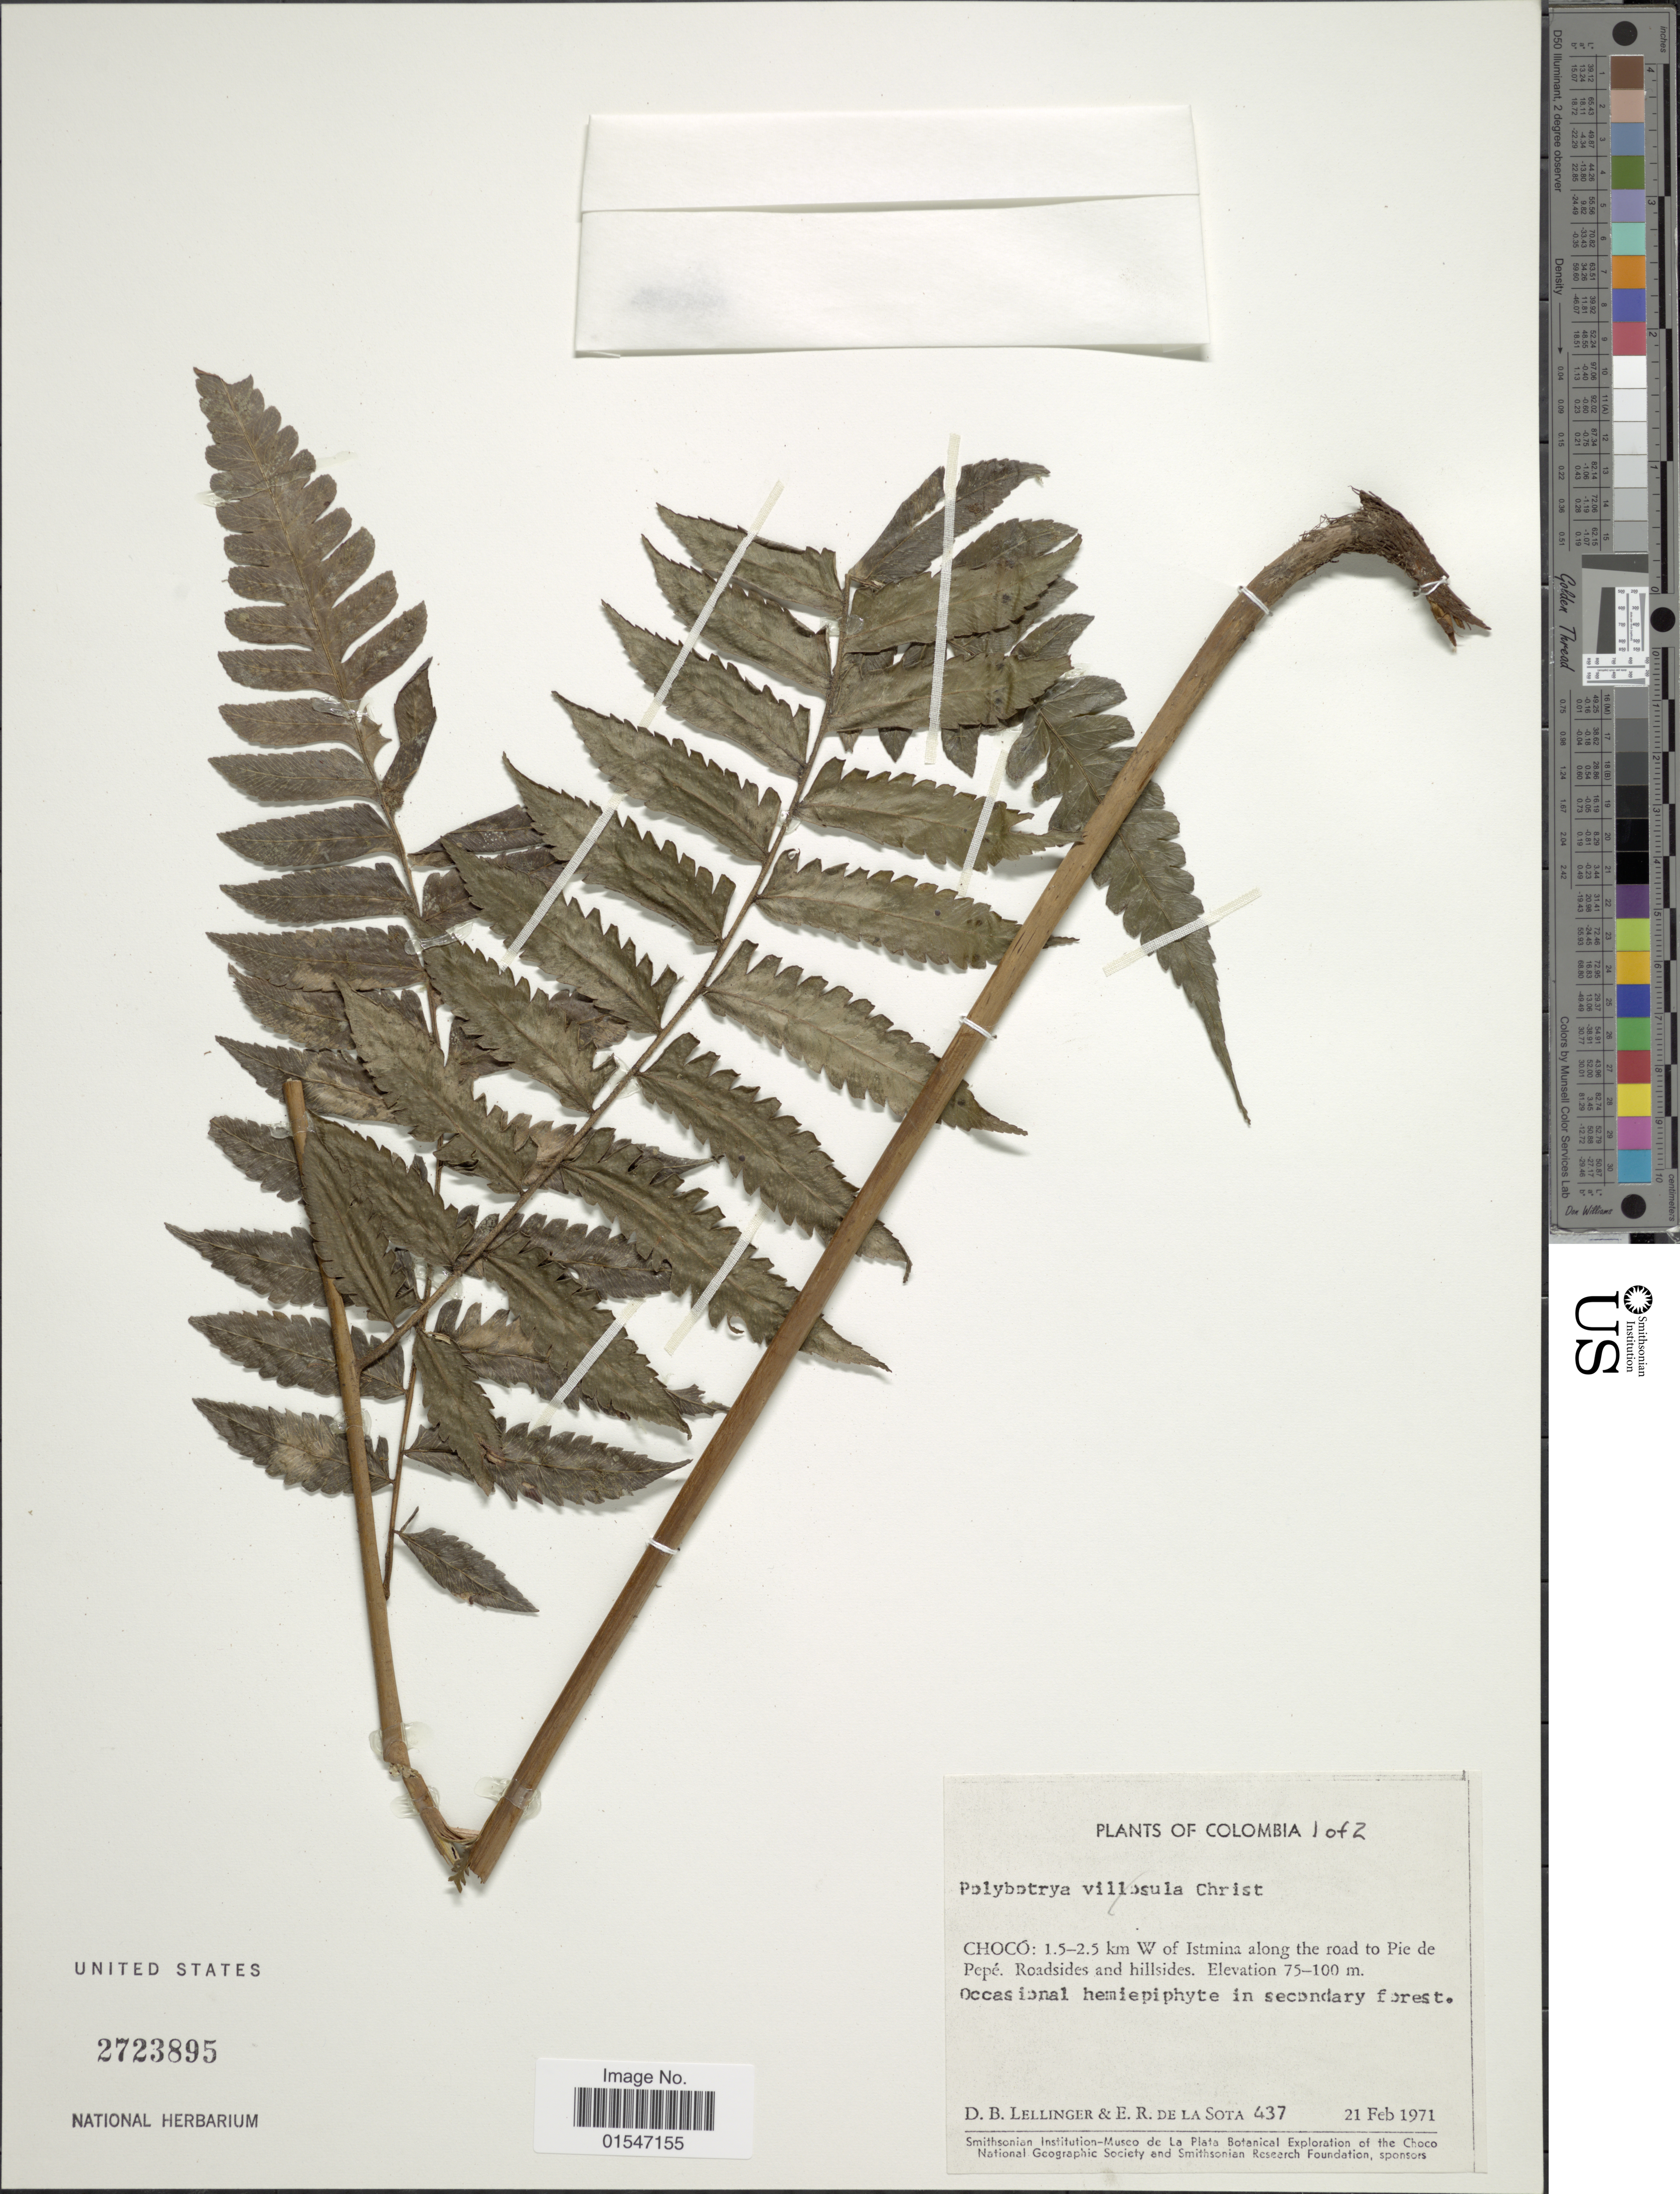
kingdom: Plantae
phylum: Tracheophyta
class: Polypodiopsida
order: Polypodiales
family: Dryopteridaceae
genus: Polybotrya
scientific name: Polybotrya caudata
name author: Kunze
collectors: D. B. Lellinger & E. R. de la Sota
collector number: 437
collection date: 1971-02-21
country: Colombia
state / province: Chocó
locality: Choco: 1.5-2.5 km W. of Istima along the road to Pie de Pepe. Roadsides and hillsides.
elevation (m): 75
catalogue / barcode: US 2723895